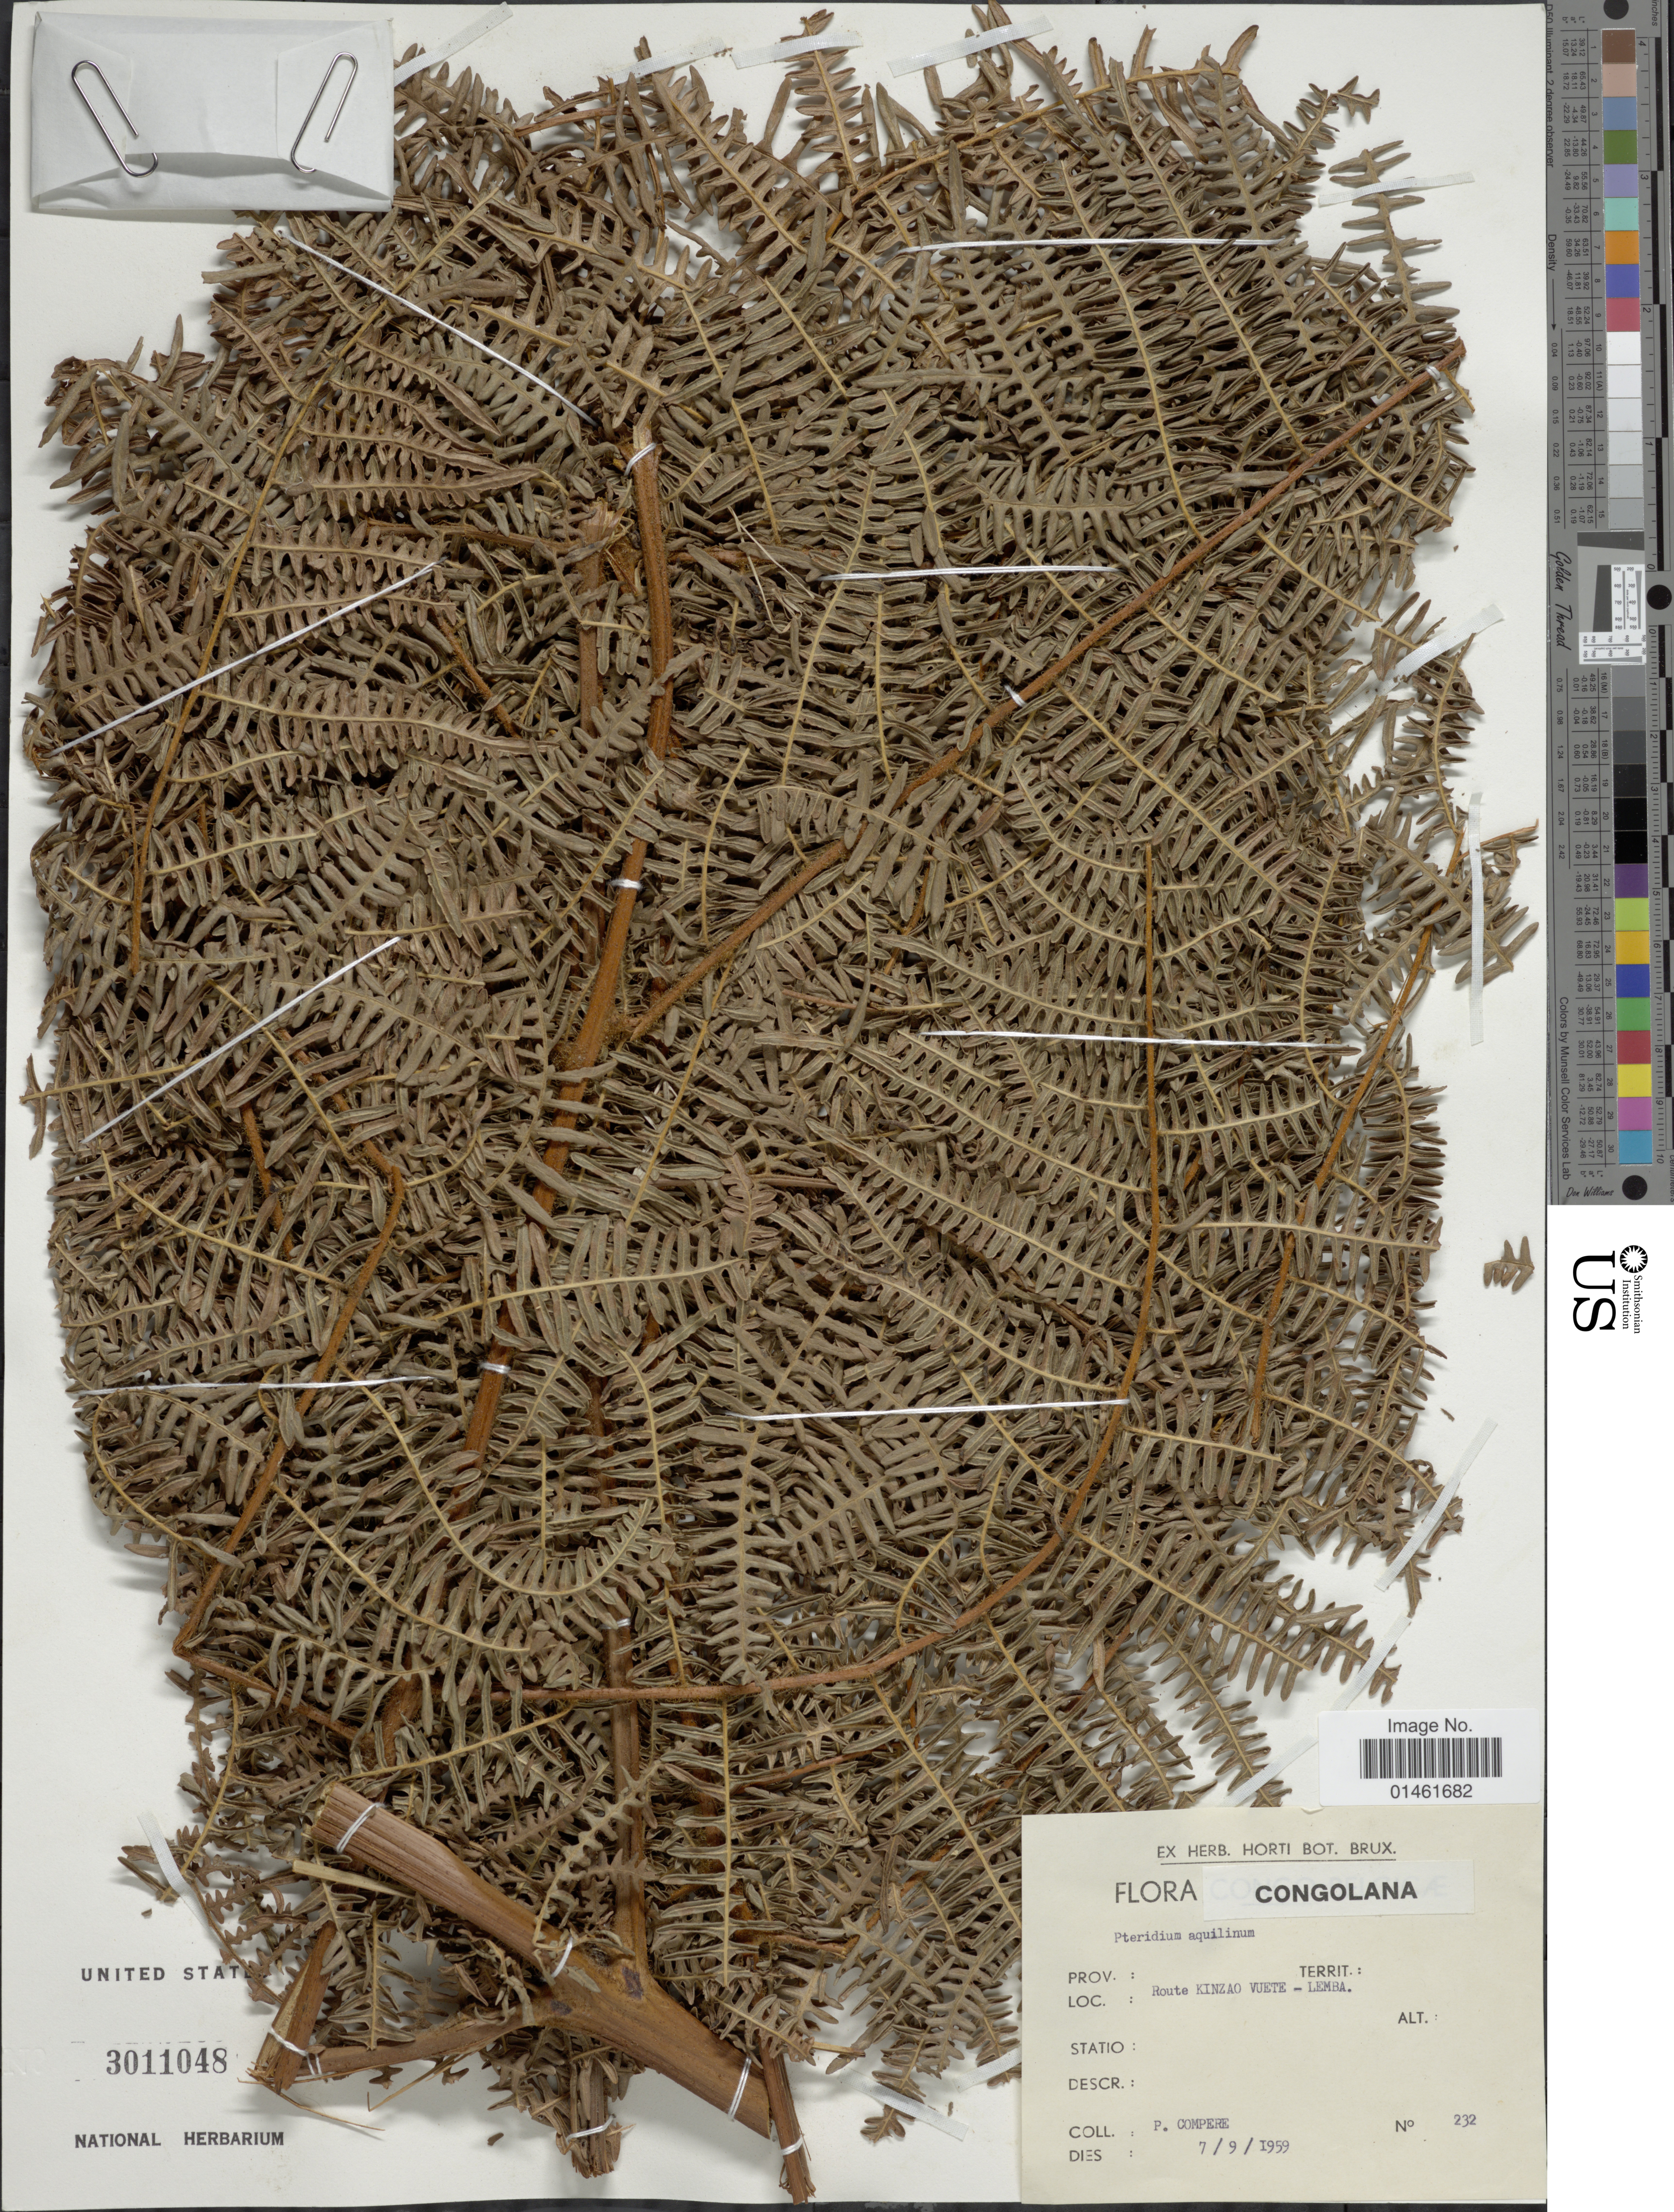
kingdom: Plantae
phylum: Tracheophyta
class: Polypodiopsida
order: Polypodiales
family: Dennstaedtiaceae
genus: Pteridium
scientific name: Pteridium aquilinum var. typicum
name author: R.M. Tryon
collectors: P. Compere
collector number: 232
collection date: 1959-09-07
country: Congo, Democratic Republic of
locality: Congolana, Route Kinzao Vuete-Lemba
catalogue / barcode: US 3011048